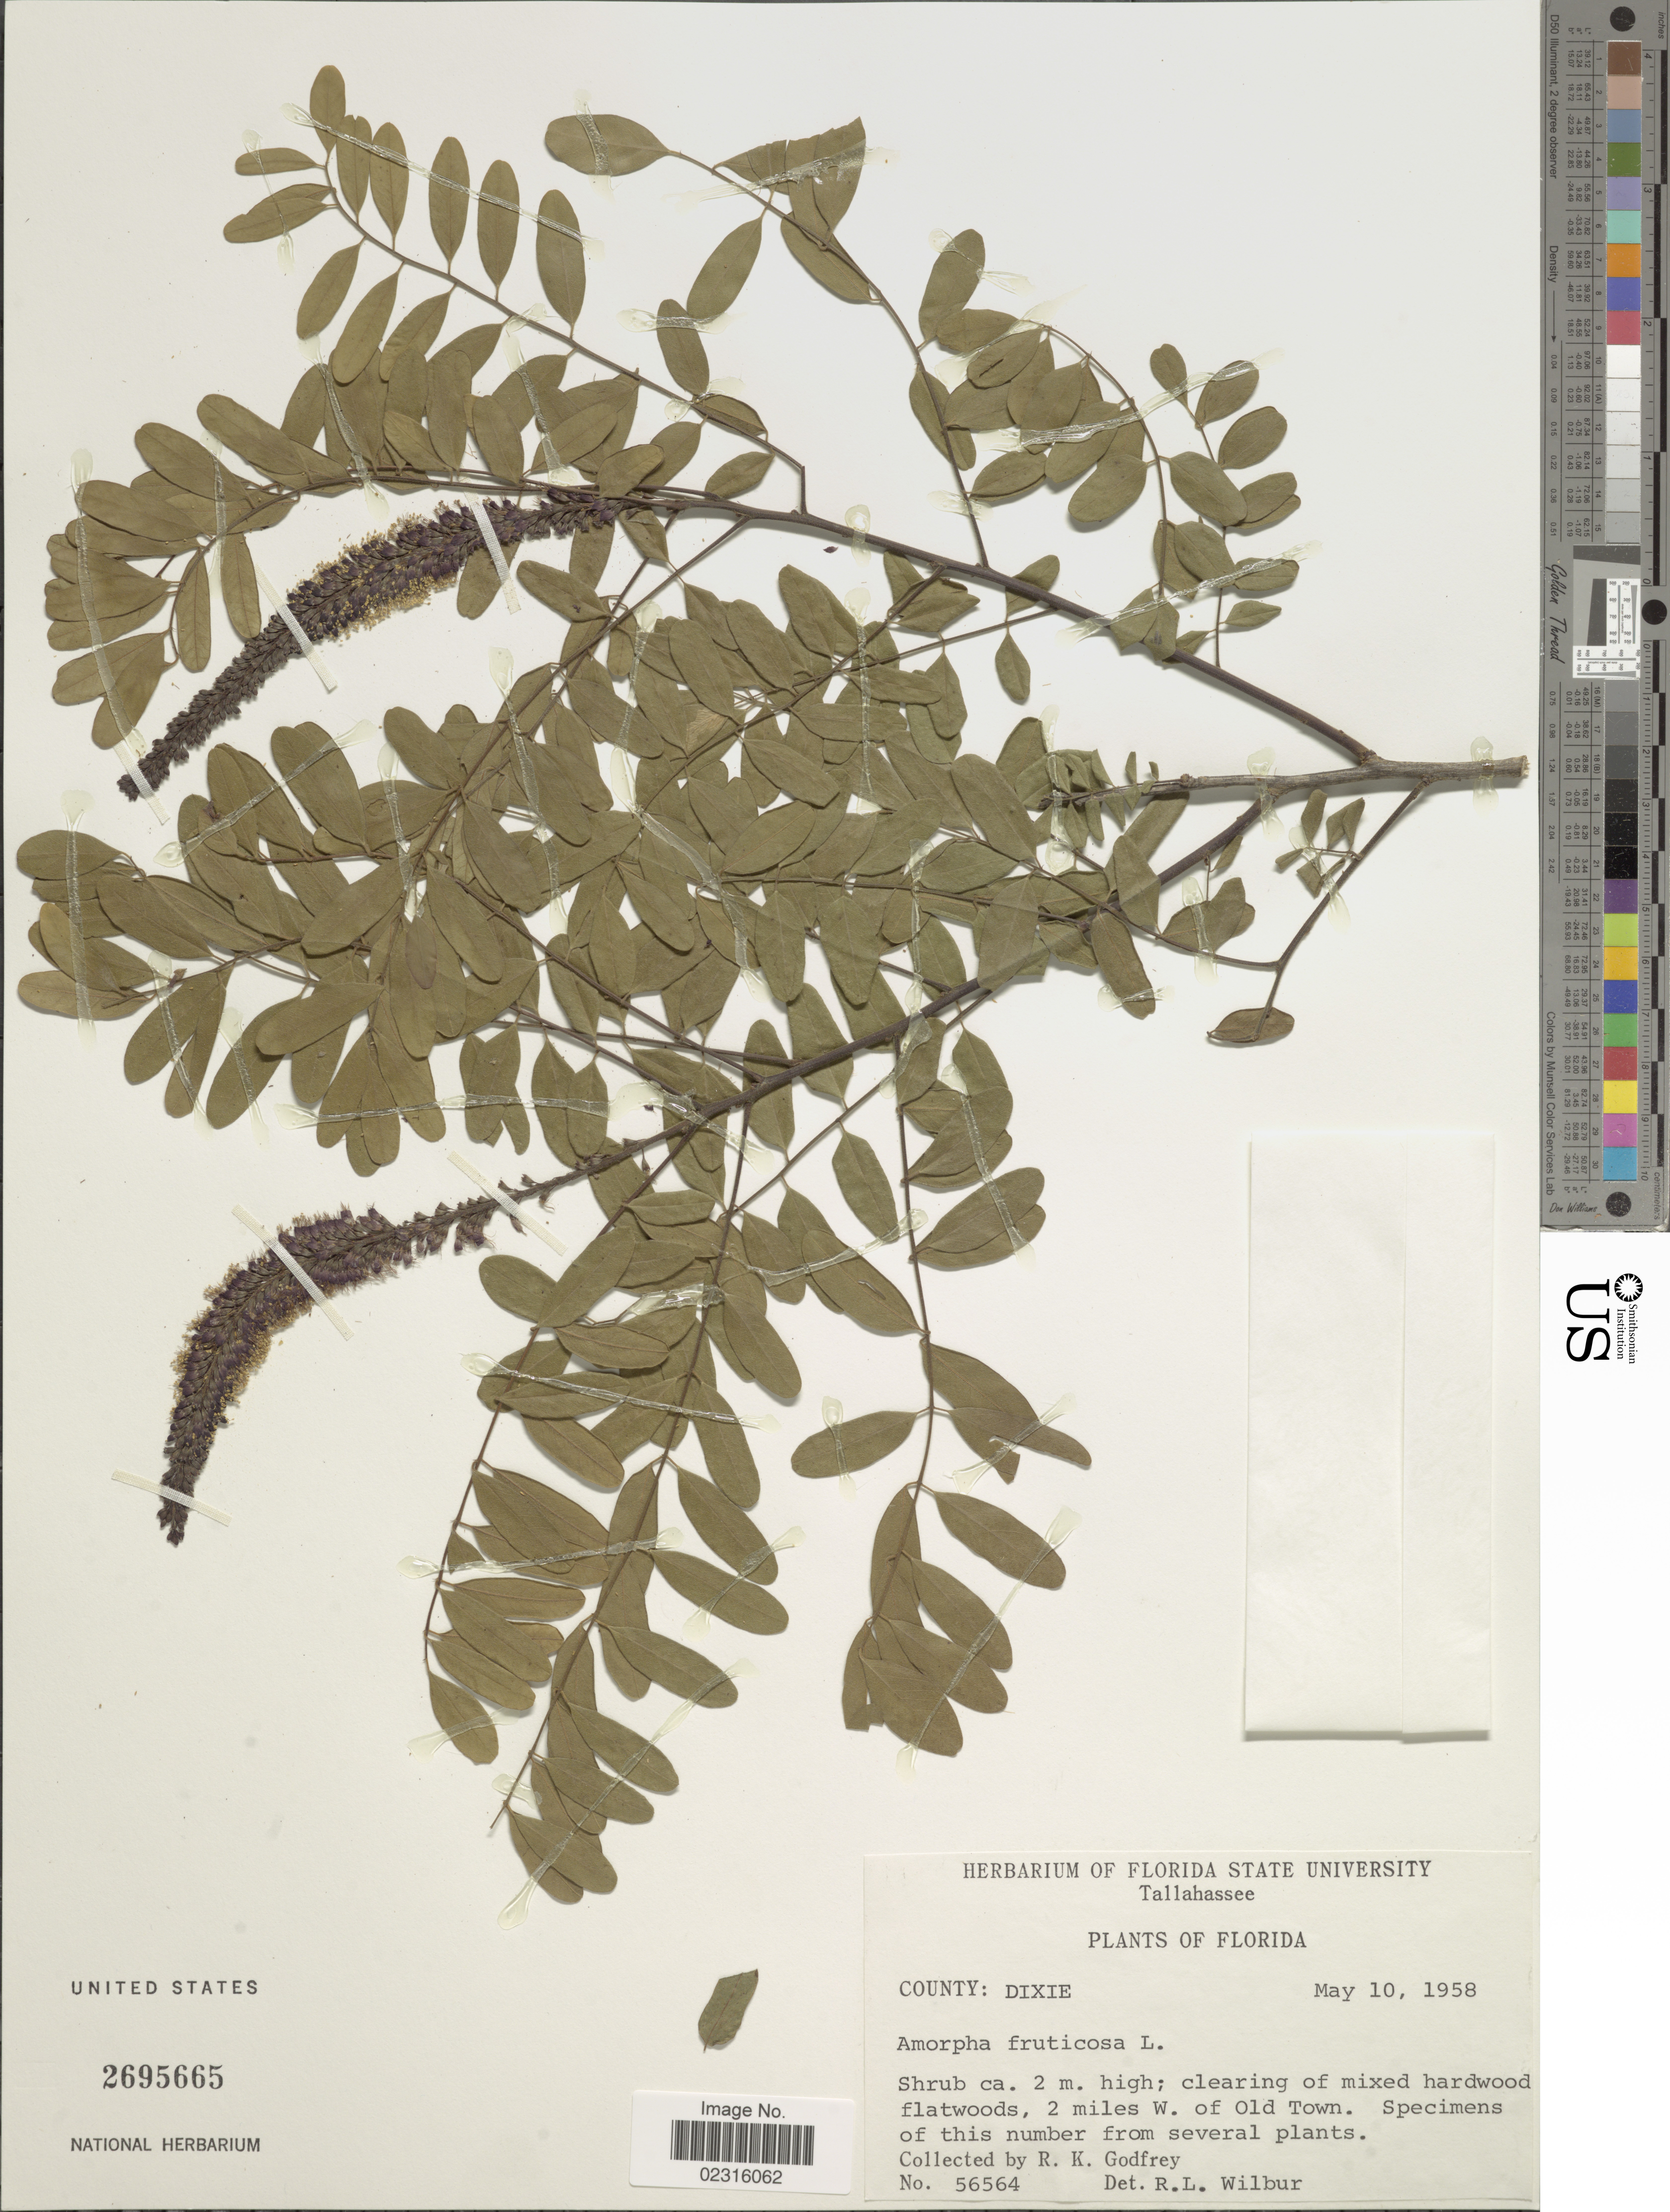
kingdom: Plantae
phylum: Tracheophyta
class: Magnoliopsida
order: Fabales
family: Fabaceae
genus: Amorpha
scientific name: Amorpha fruticosa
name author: L.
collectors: R. K. Godfrey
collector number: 56564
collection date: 1958-05-10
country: United States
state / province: Florida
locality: County: Dixie, clearing of mixed hardwood flatwood, 2 miles W. of Old Town.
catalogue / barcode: US 2695665